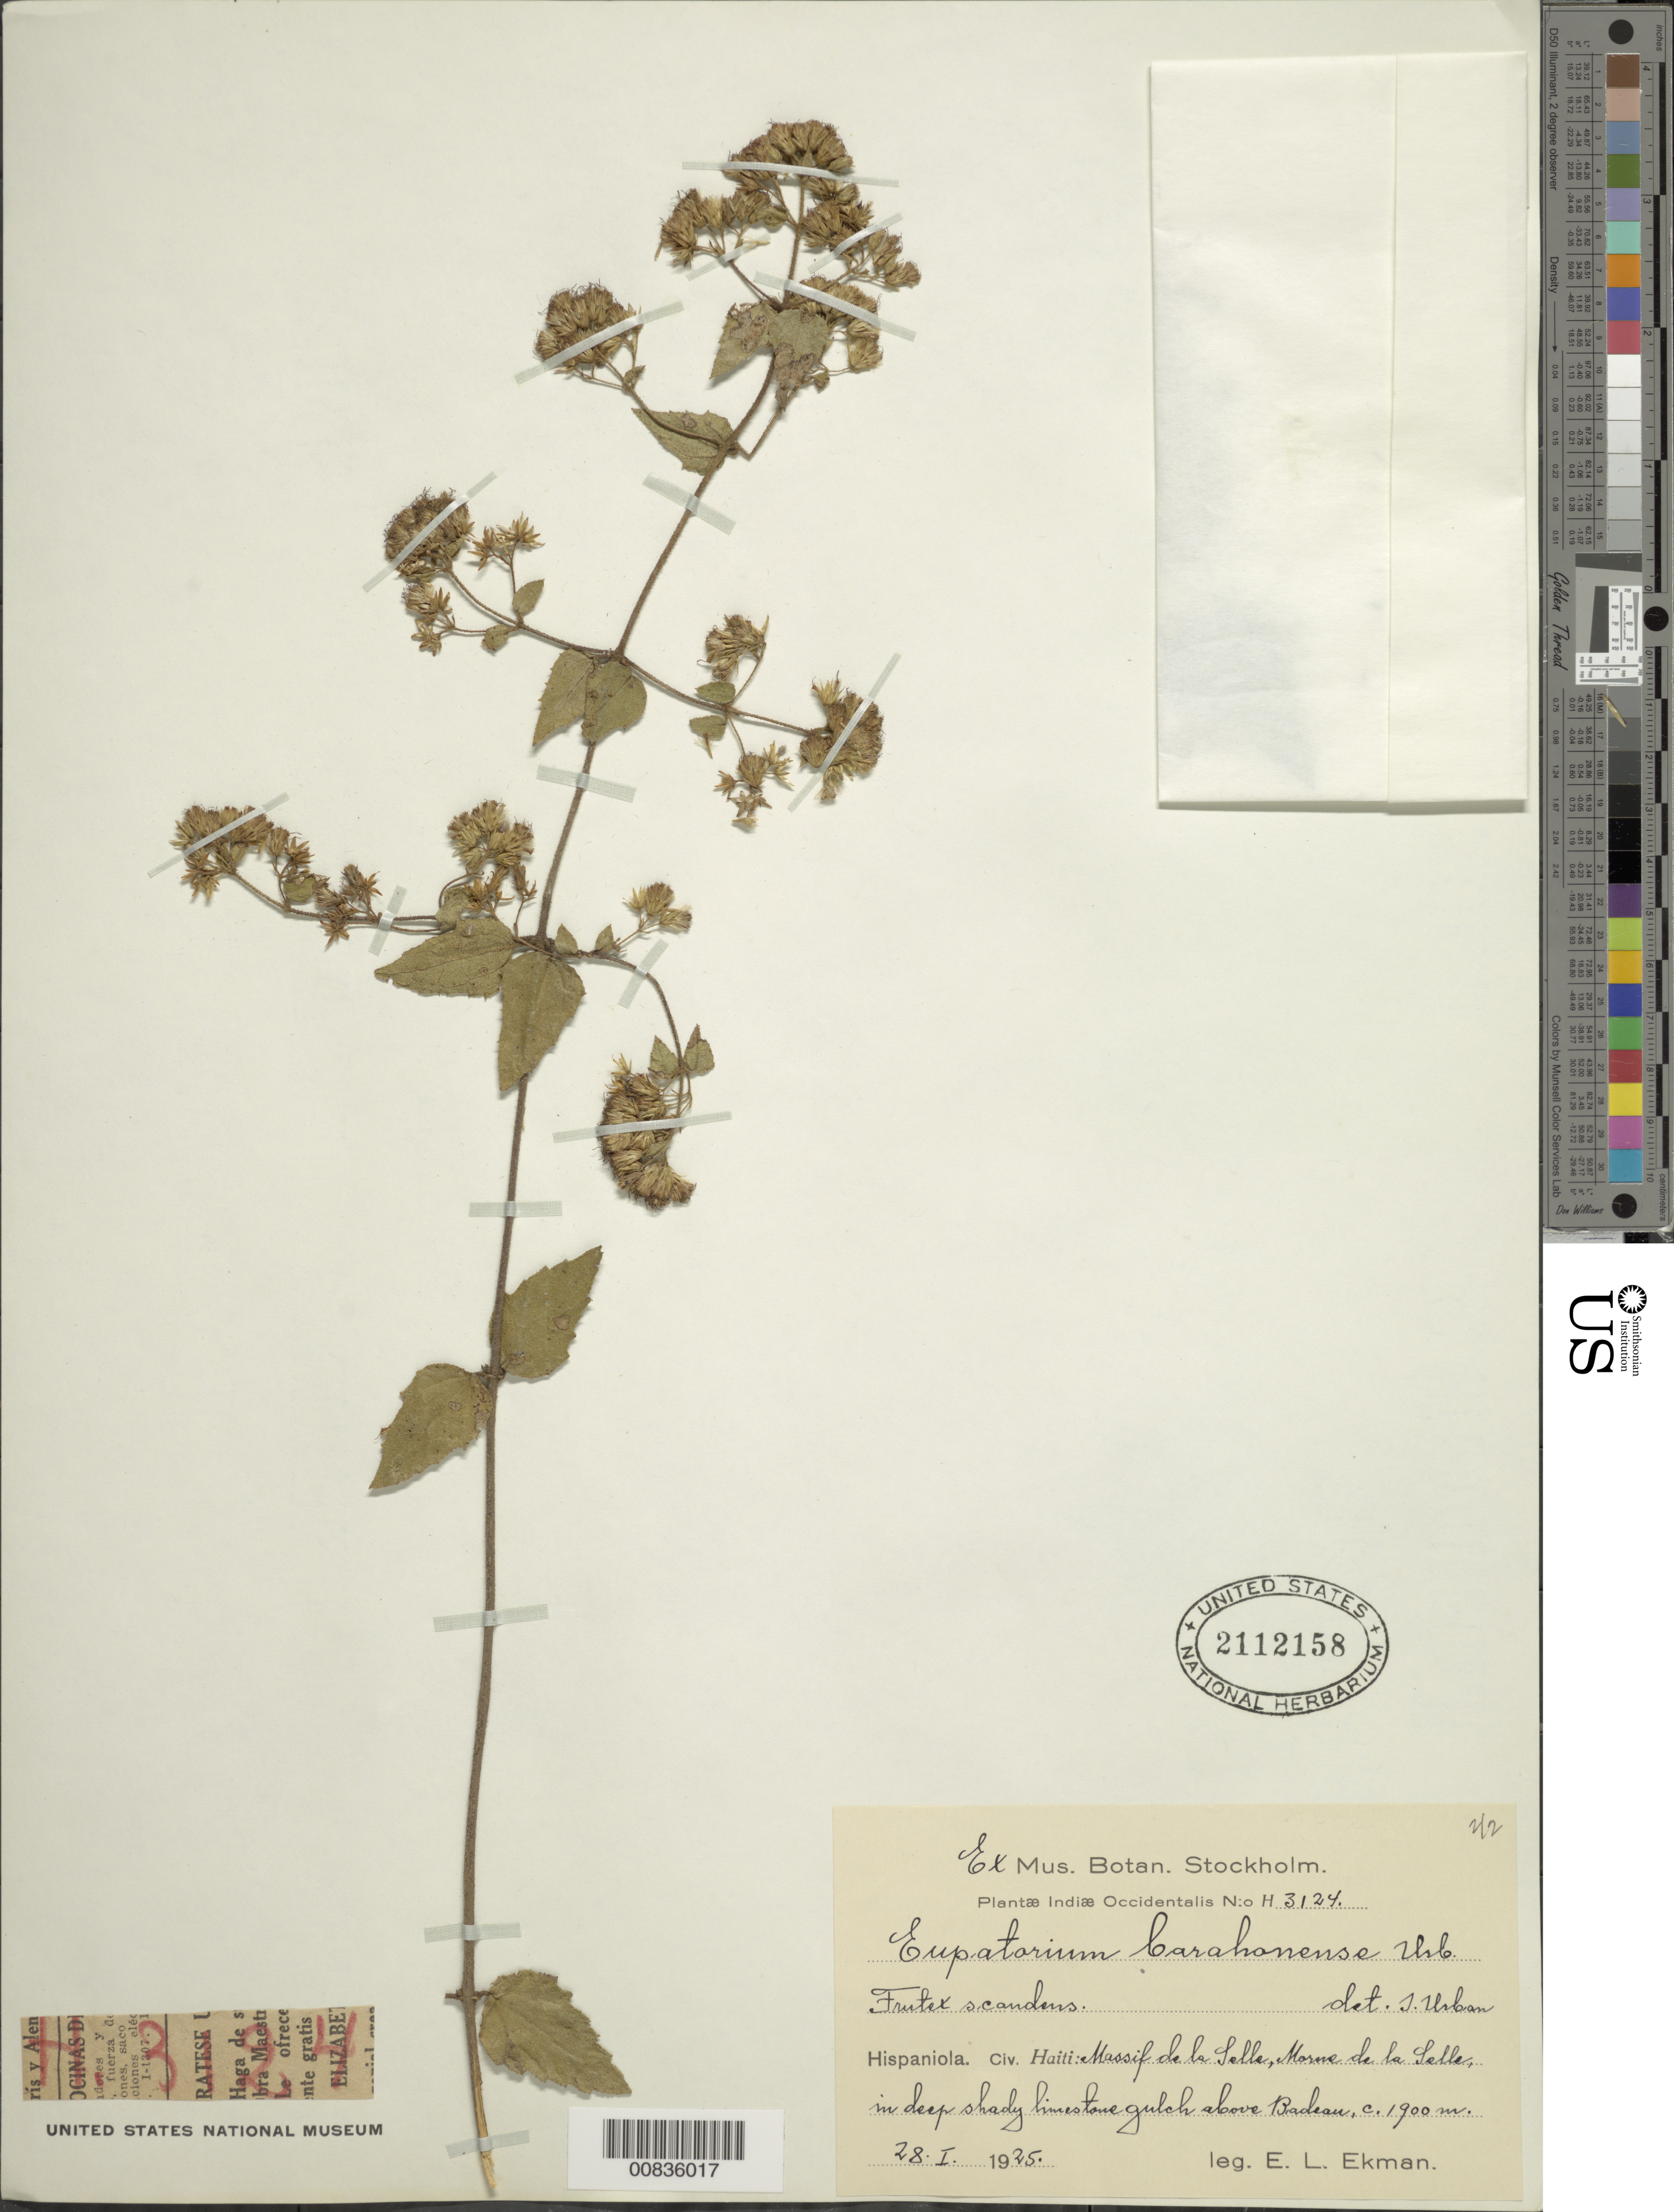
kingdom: Plantae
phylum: Tracheophyta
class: Magnoliopsida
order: Asterales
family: Asteraceae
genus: Koanophyllon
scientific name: Koanophyllon barahonense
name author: (Urb.) R.M. King & H. Rob.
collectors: E. L. Ekman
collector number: H 3124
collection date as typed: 28 Jan 1925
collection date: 1925-01-28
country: Haiti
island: Hispaniola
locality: Massif de la Selle, Morne de la Selle, above Badeau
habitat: In deep shady limestone gulch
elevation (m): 1900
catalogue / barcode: US 2112158